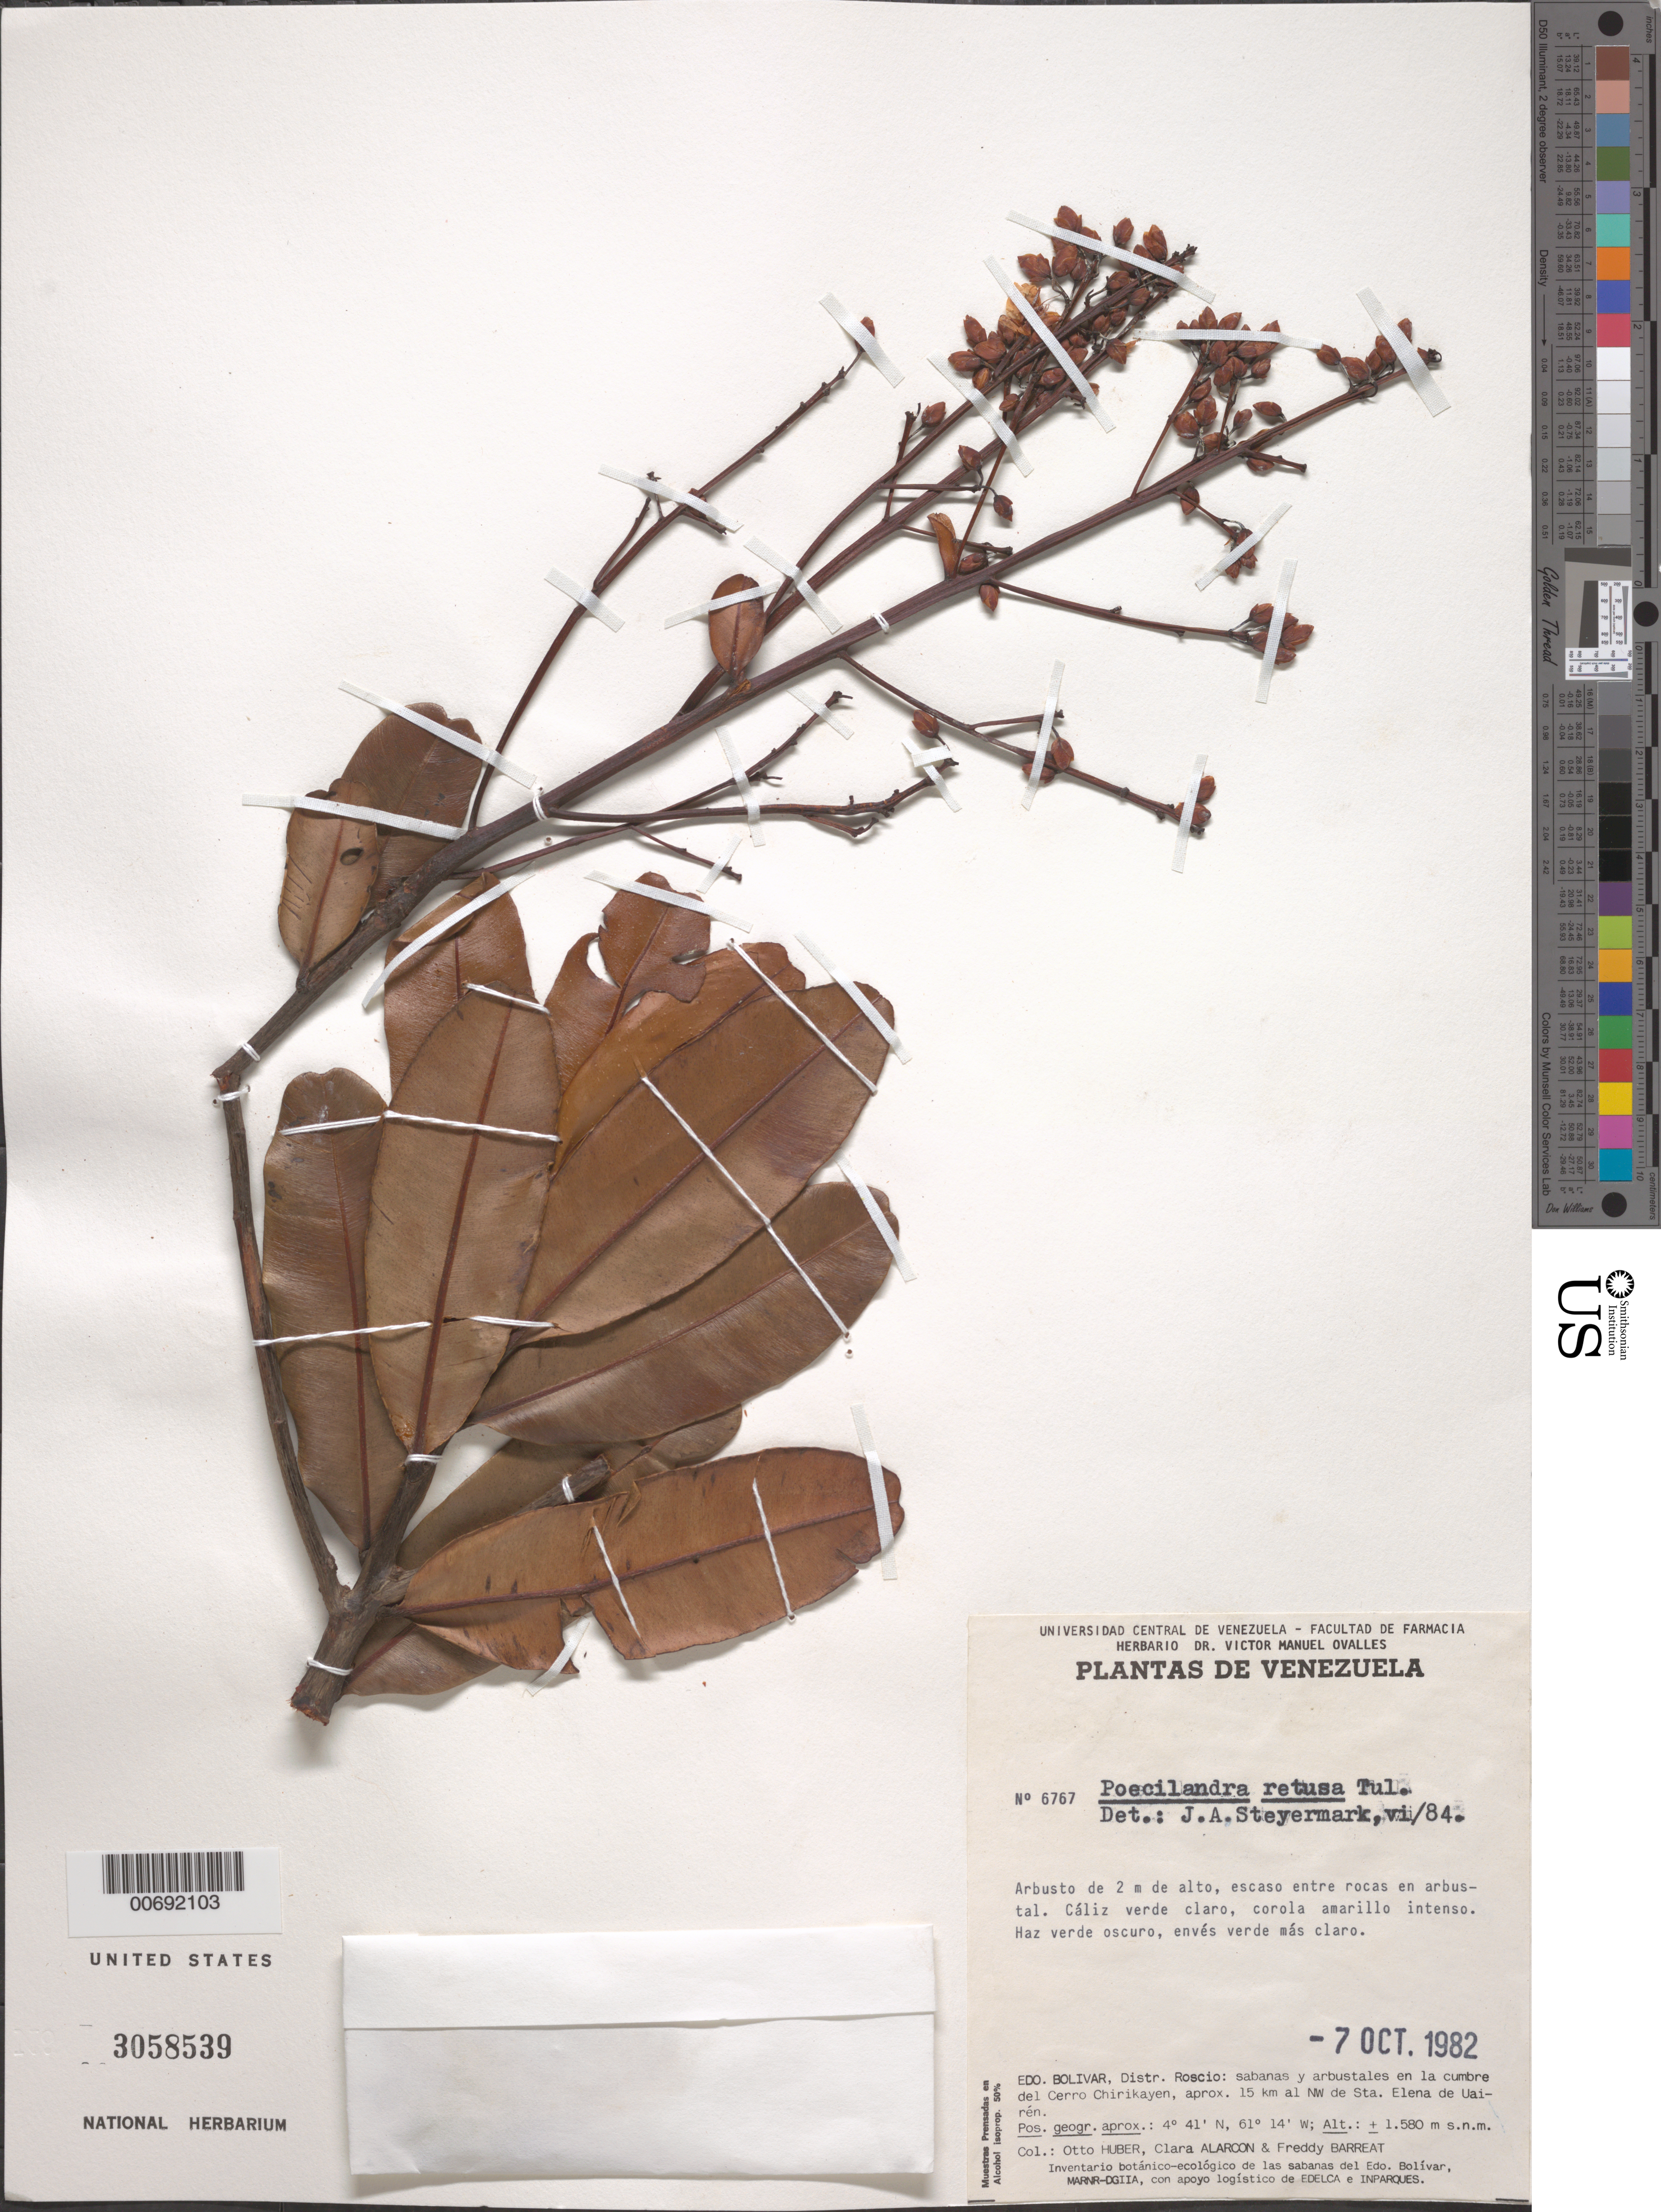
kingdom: Plantae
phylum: Tracheophyta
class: Magnoliopsida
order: Malpighiales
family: Ochnaceae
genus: Poecilandra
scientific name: Poecilandra retusa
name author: Tul.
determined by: Steyermark, Julian A., (VEN)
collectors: O. Huber, C. Alarcon & F. Barreat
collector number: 6767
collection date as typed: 7-Oct-82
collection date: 1982-10-07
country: Venezuela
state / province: Bolívar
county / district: Roscio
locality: Cerro Chirikayen, 15 km NW de Sta. Elena de Uairén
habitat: Entre rocas en arbustal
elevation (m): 1580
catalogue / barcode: US 3058539